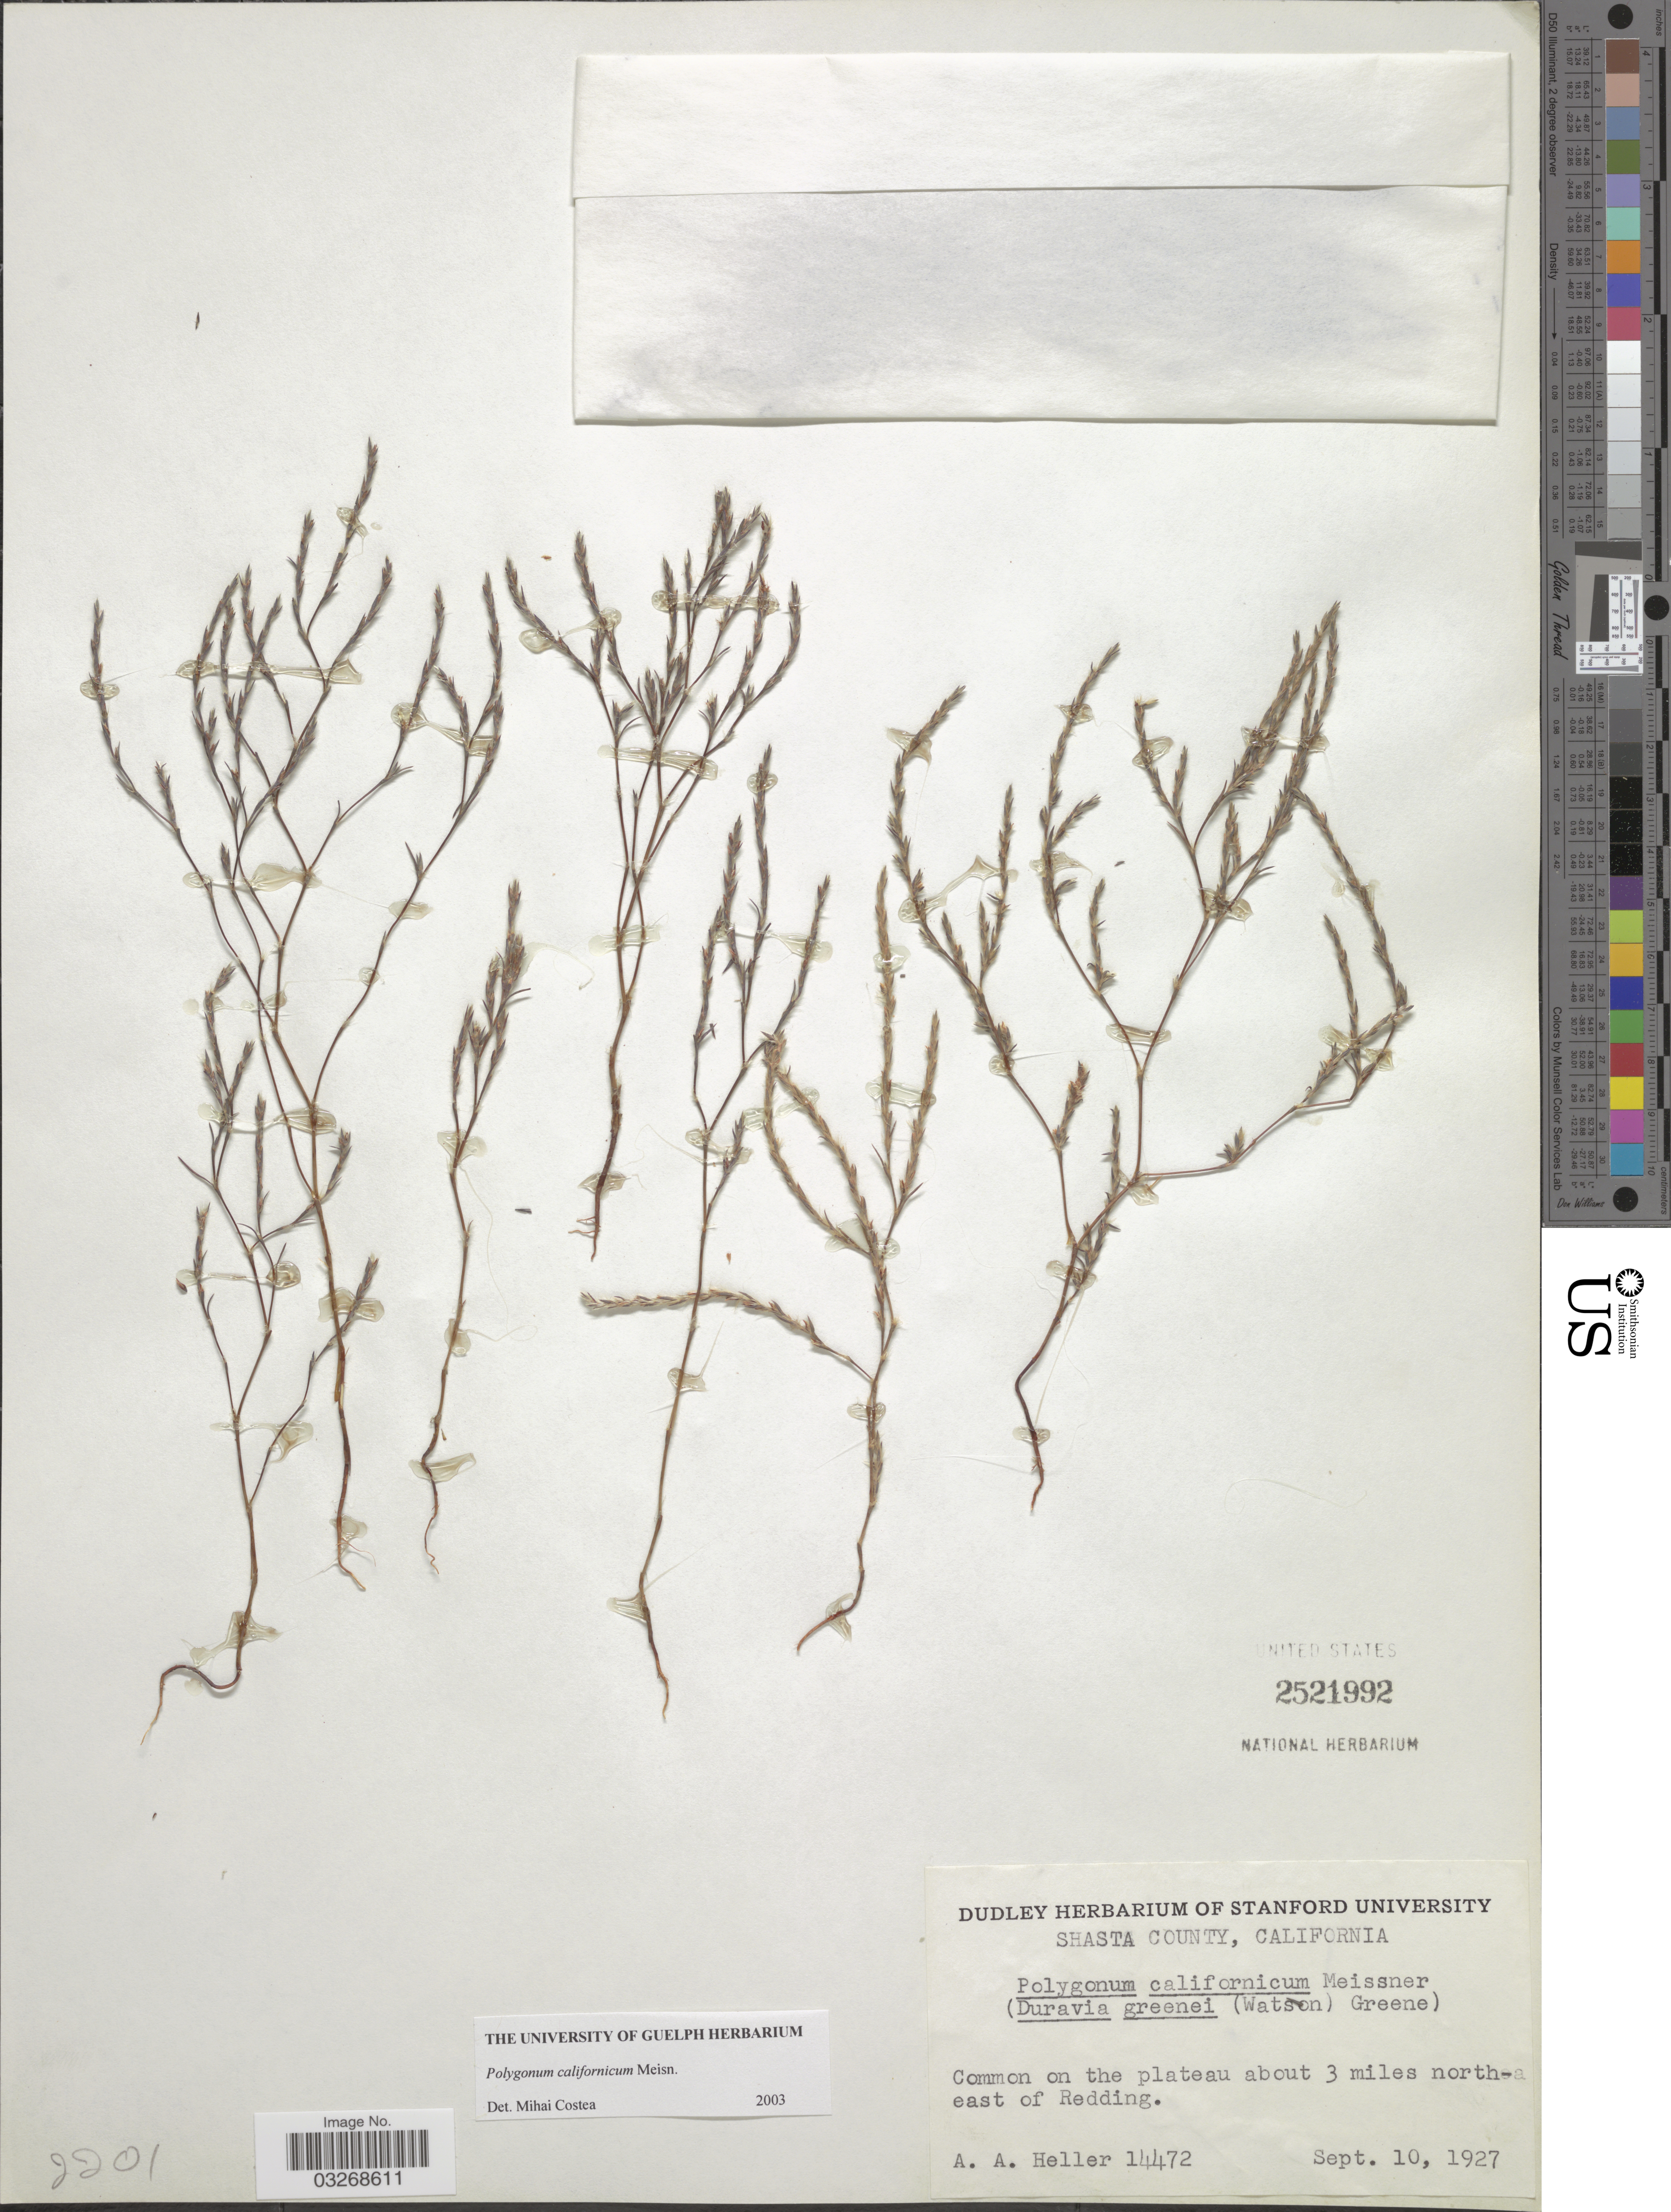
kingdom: Plantae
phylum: Tracheophyta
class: Magnoliopsida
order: Caryophyllales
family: Polygonaceae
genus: Polygonum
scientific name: Polygonum californicum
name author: Meisn.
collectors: A. A. Heller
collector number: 14472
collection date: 1927-09-10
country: United States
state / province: California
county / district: Shasta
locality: Shasta County. Common on the plateau about 3 miles north-east of Redding.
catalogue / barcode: US 2521992